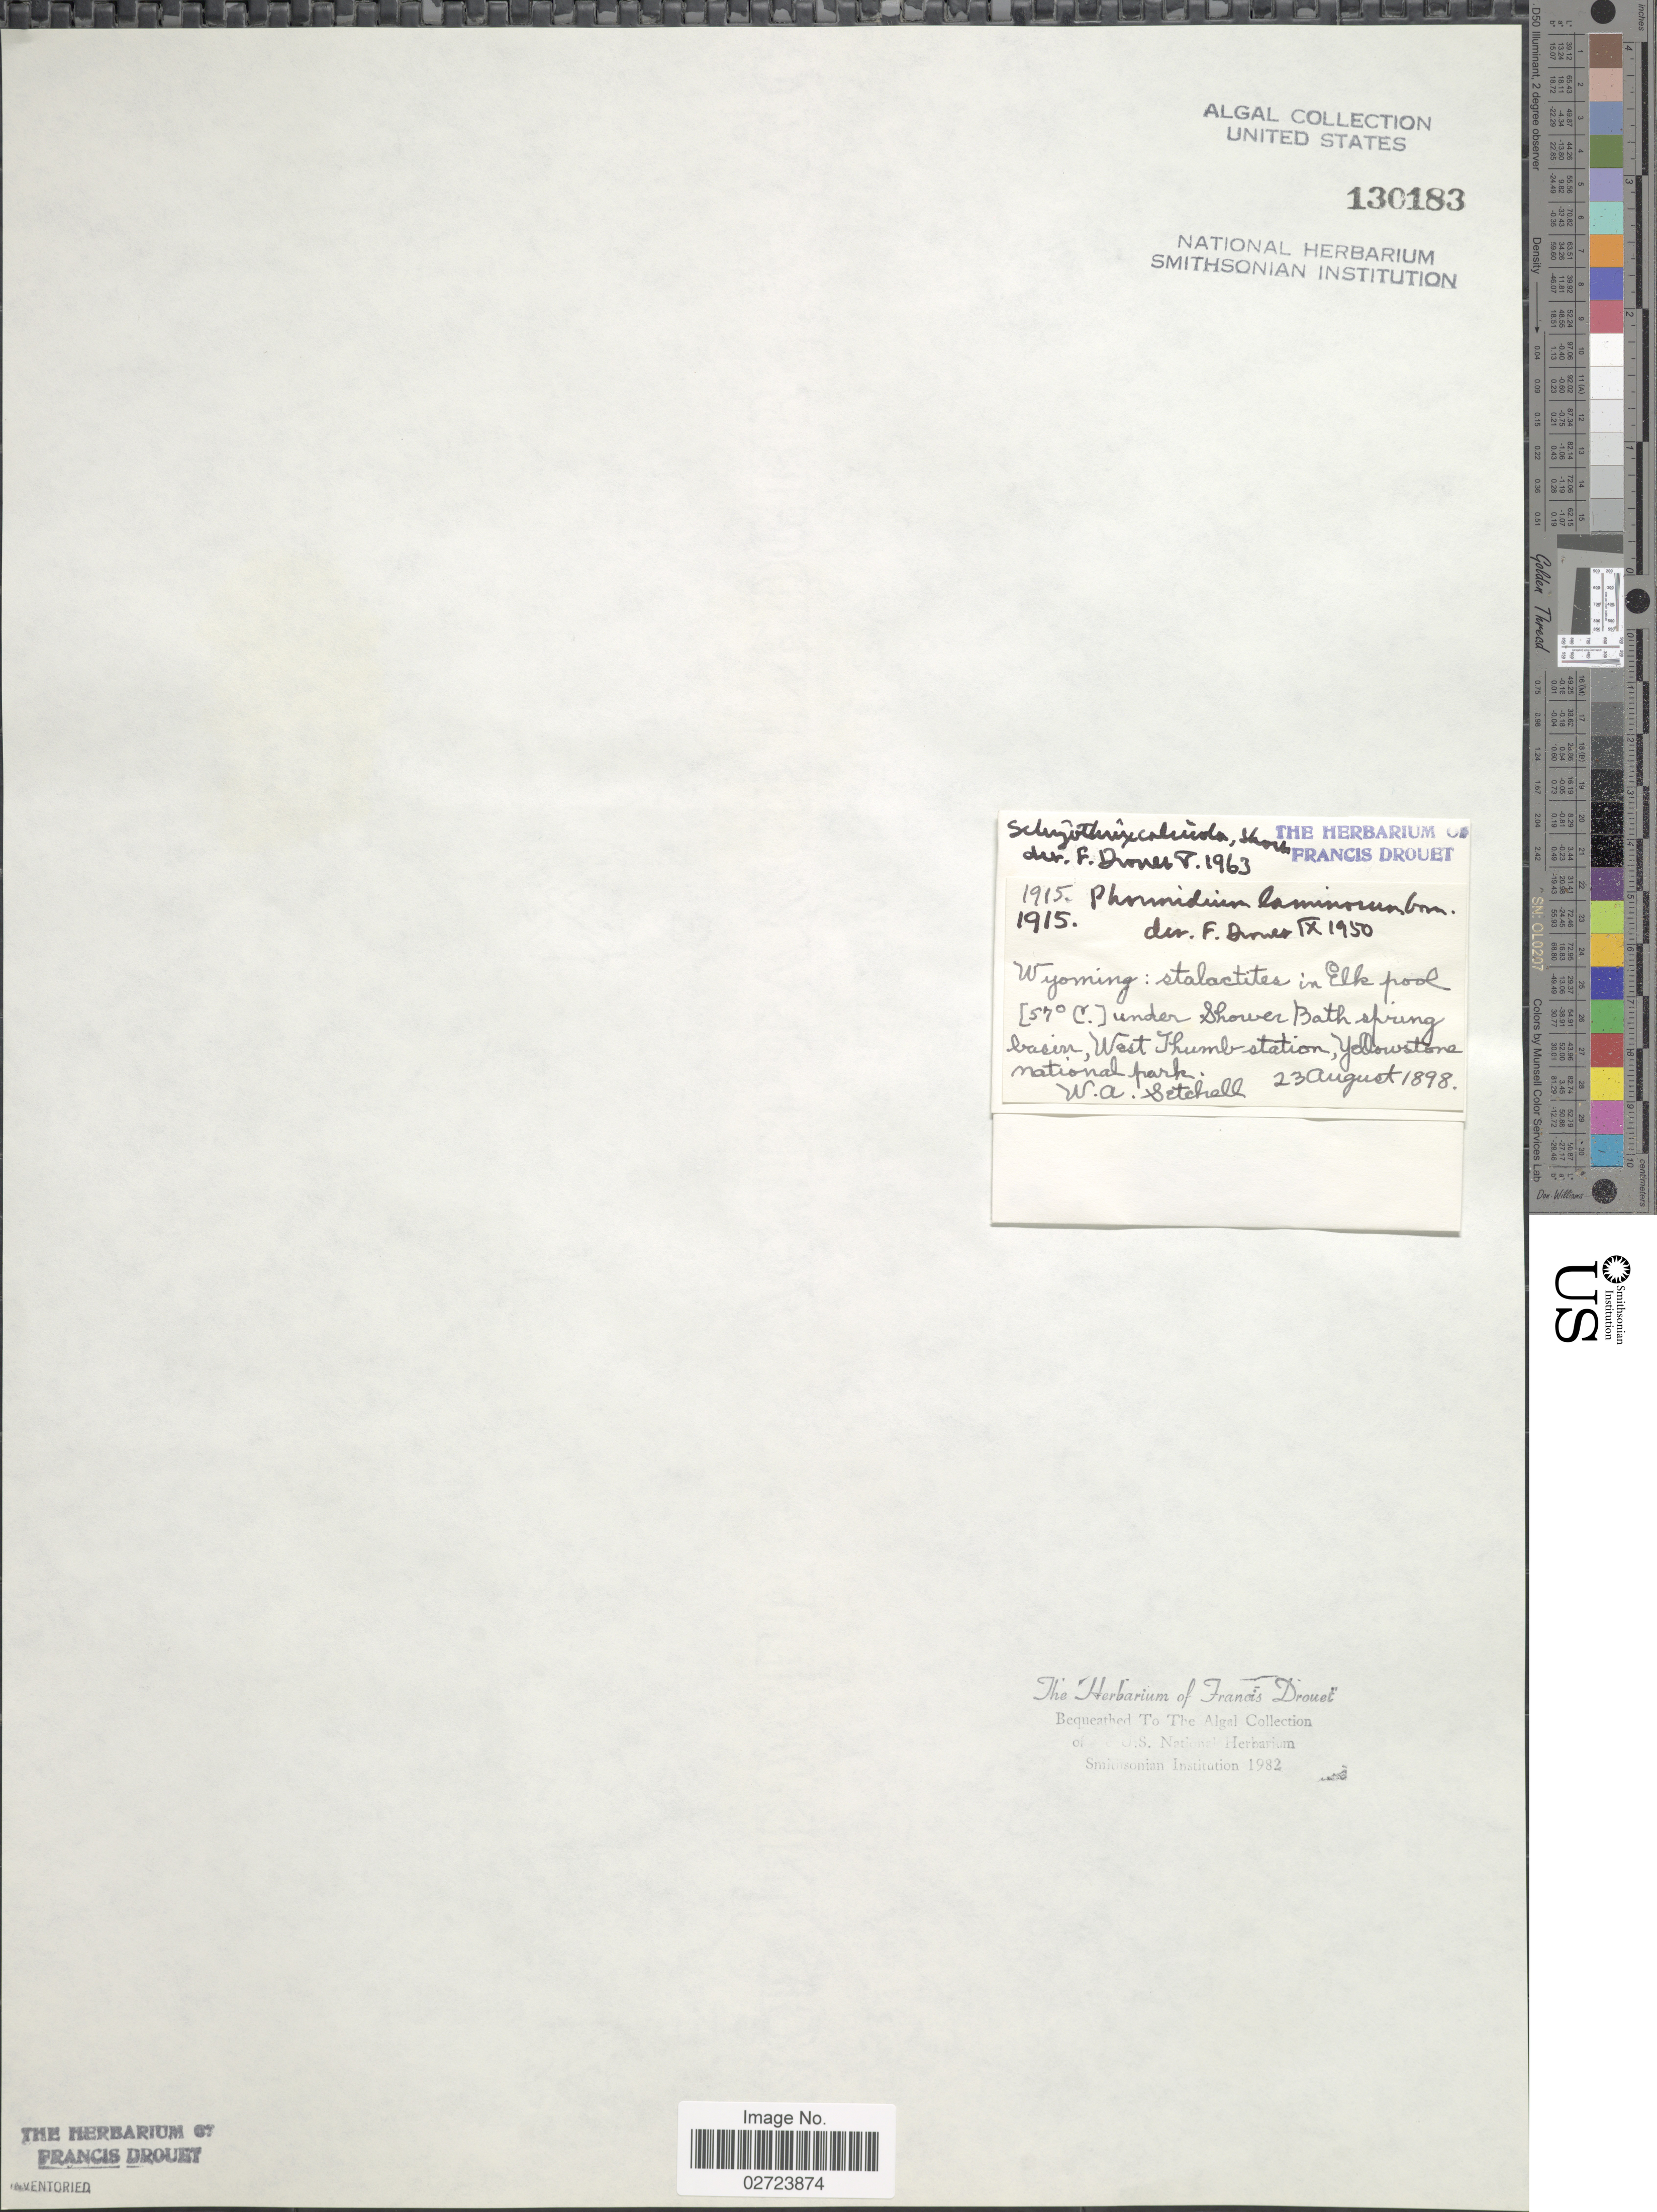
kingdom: Bacteria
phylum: Cyanobacteria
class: Cyanobacteriia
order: Leptolyngbyales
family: Trichocoleusaceae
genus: Schizothrix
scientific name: Schizothrix calcicola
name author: Gomont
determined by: Drouet, F. E.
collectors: W. Setchell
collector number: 1915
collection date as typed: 23 Aug 1898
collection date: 1898-08-23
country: United States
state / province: Wyoming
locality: Yellowstone National Park, West Thumb Station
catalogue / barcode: US 130183